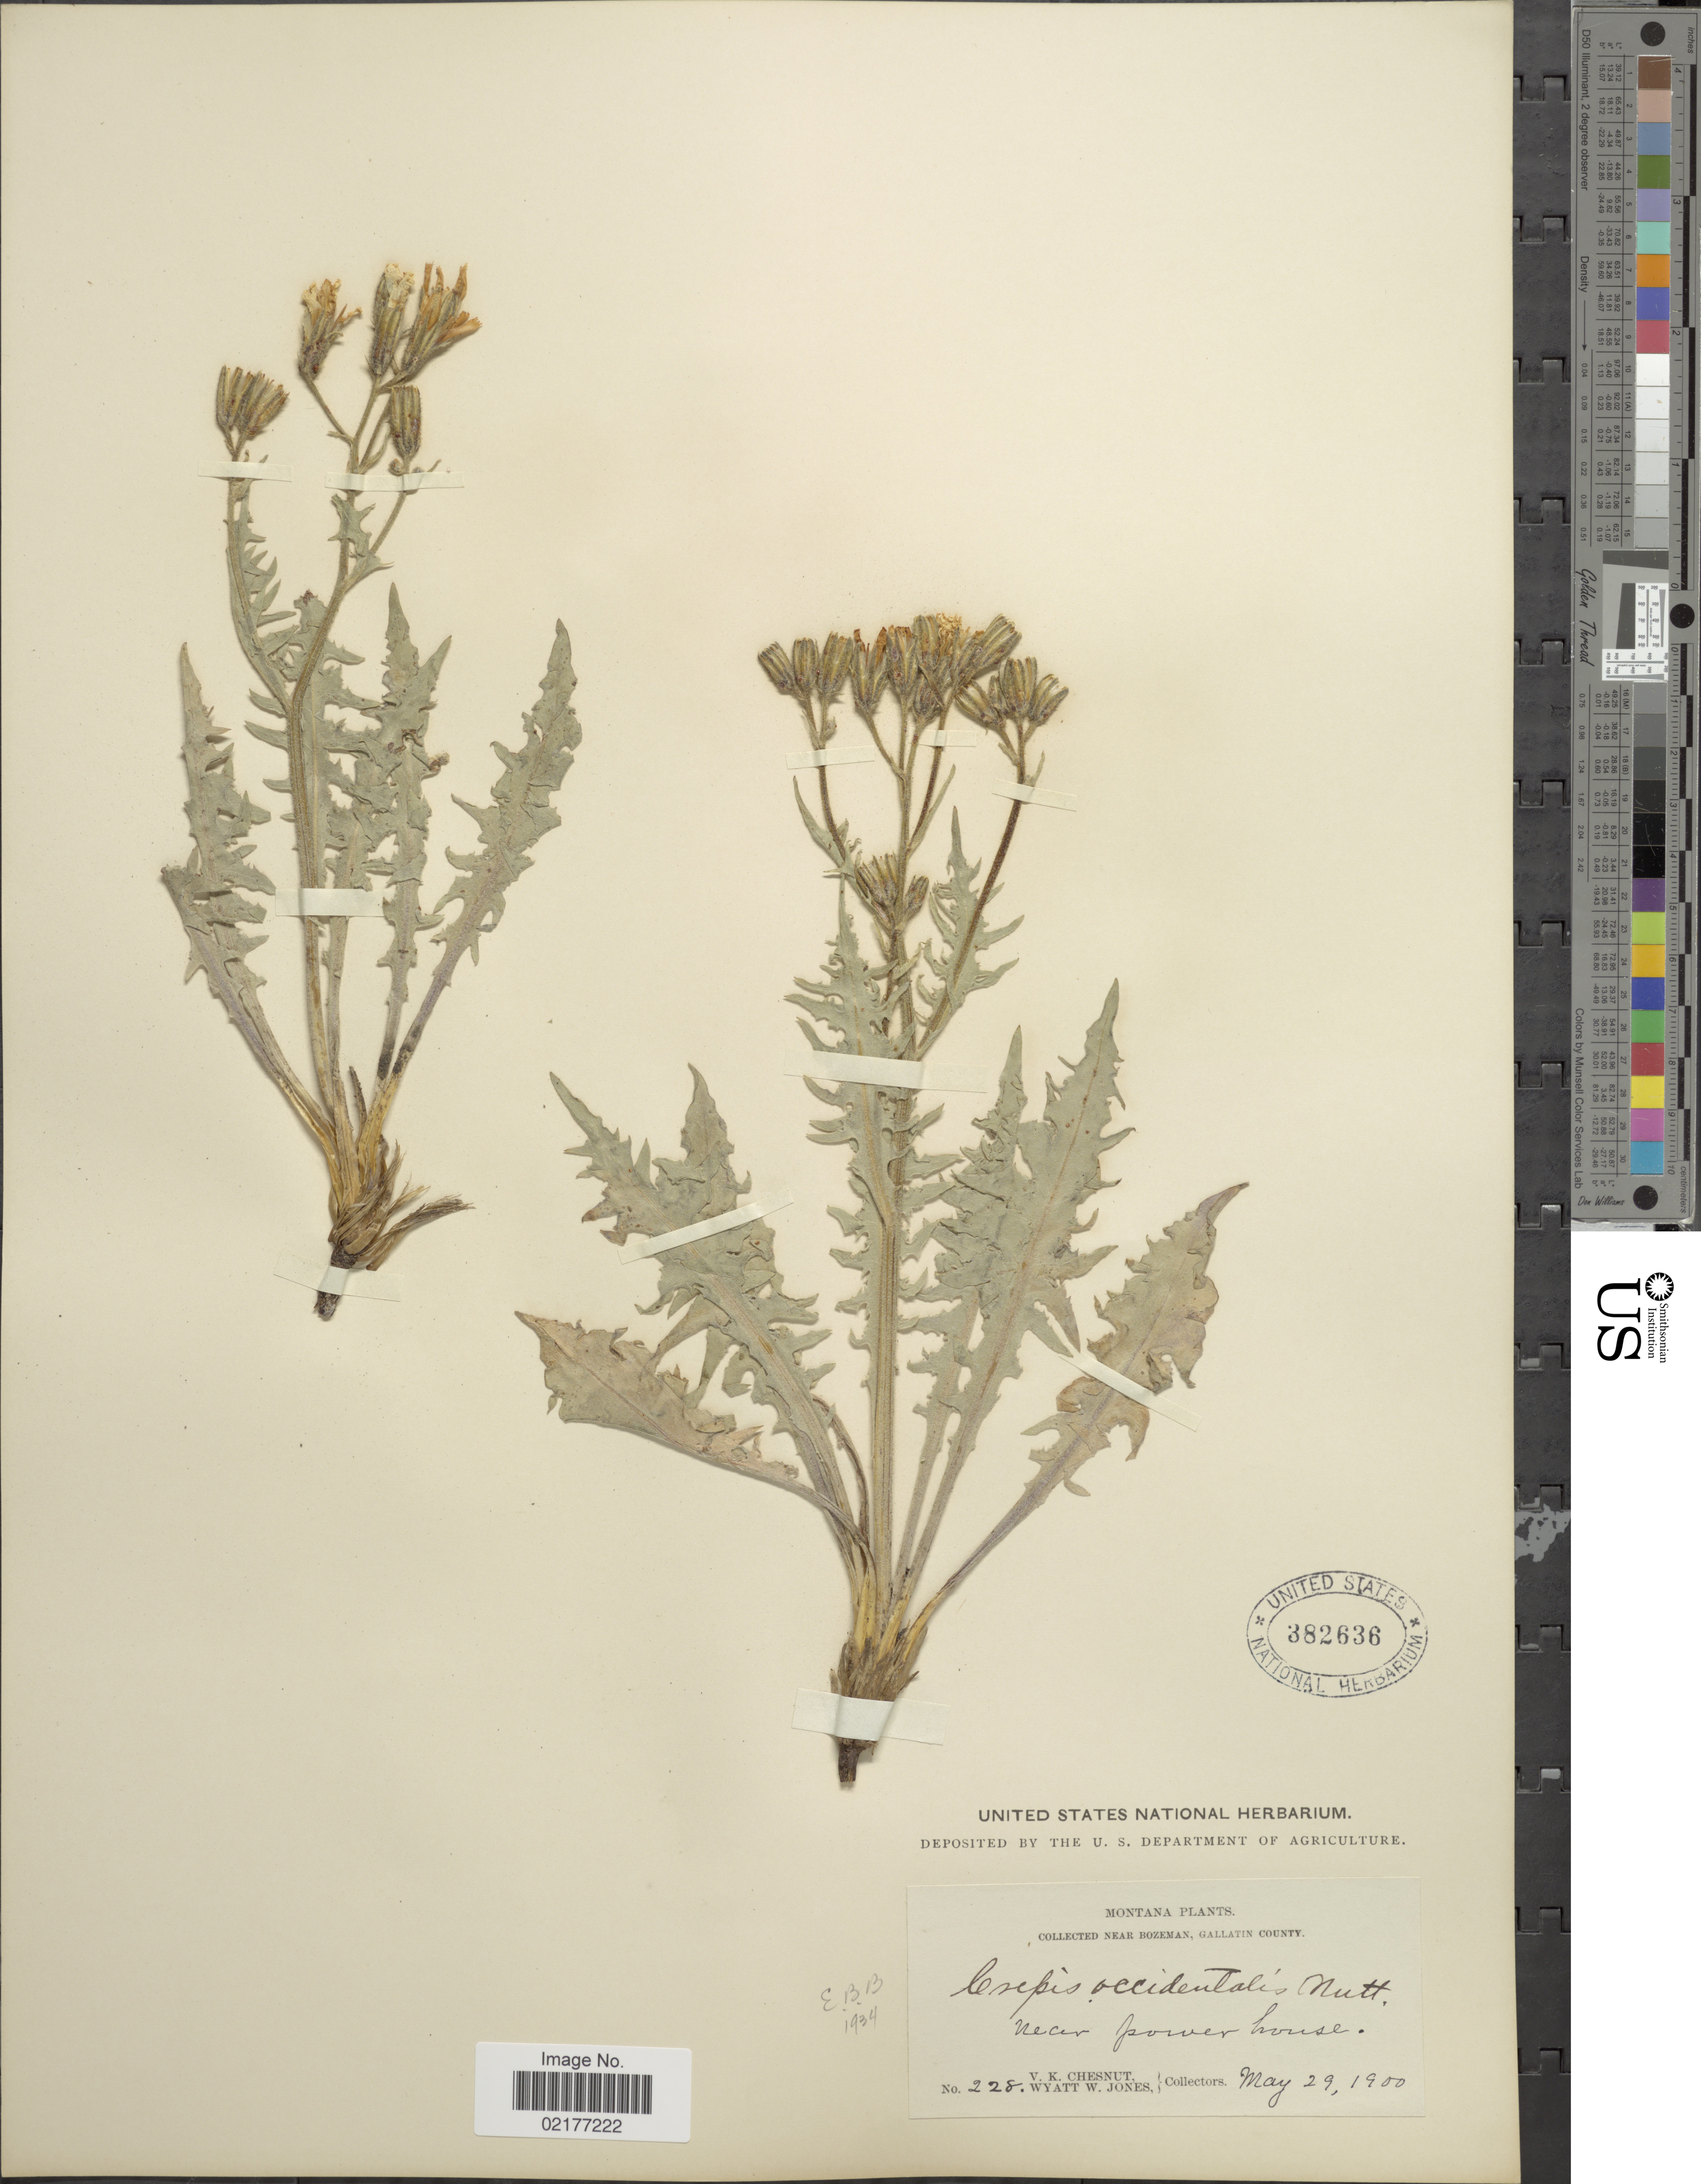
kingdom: Plantae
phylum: Tracheophyta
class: Magnoliopsida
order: Asterales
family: Asteraceae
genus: Crepis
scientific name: Crepis occidentalis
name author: Nutt.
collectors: V. K. Chesnut & W. W. Jones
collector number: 228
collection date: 1900-05-29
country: United States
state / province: Montana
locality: Near Bozeman, Gallatin County, Near Power House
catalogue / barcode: US 382636